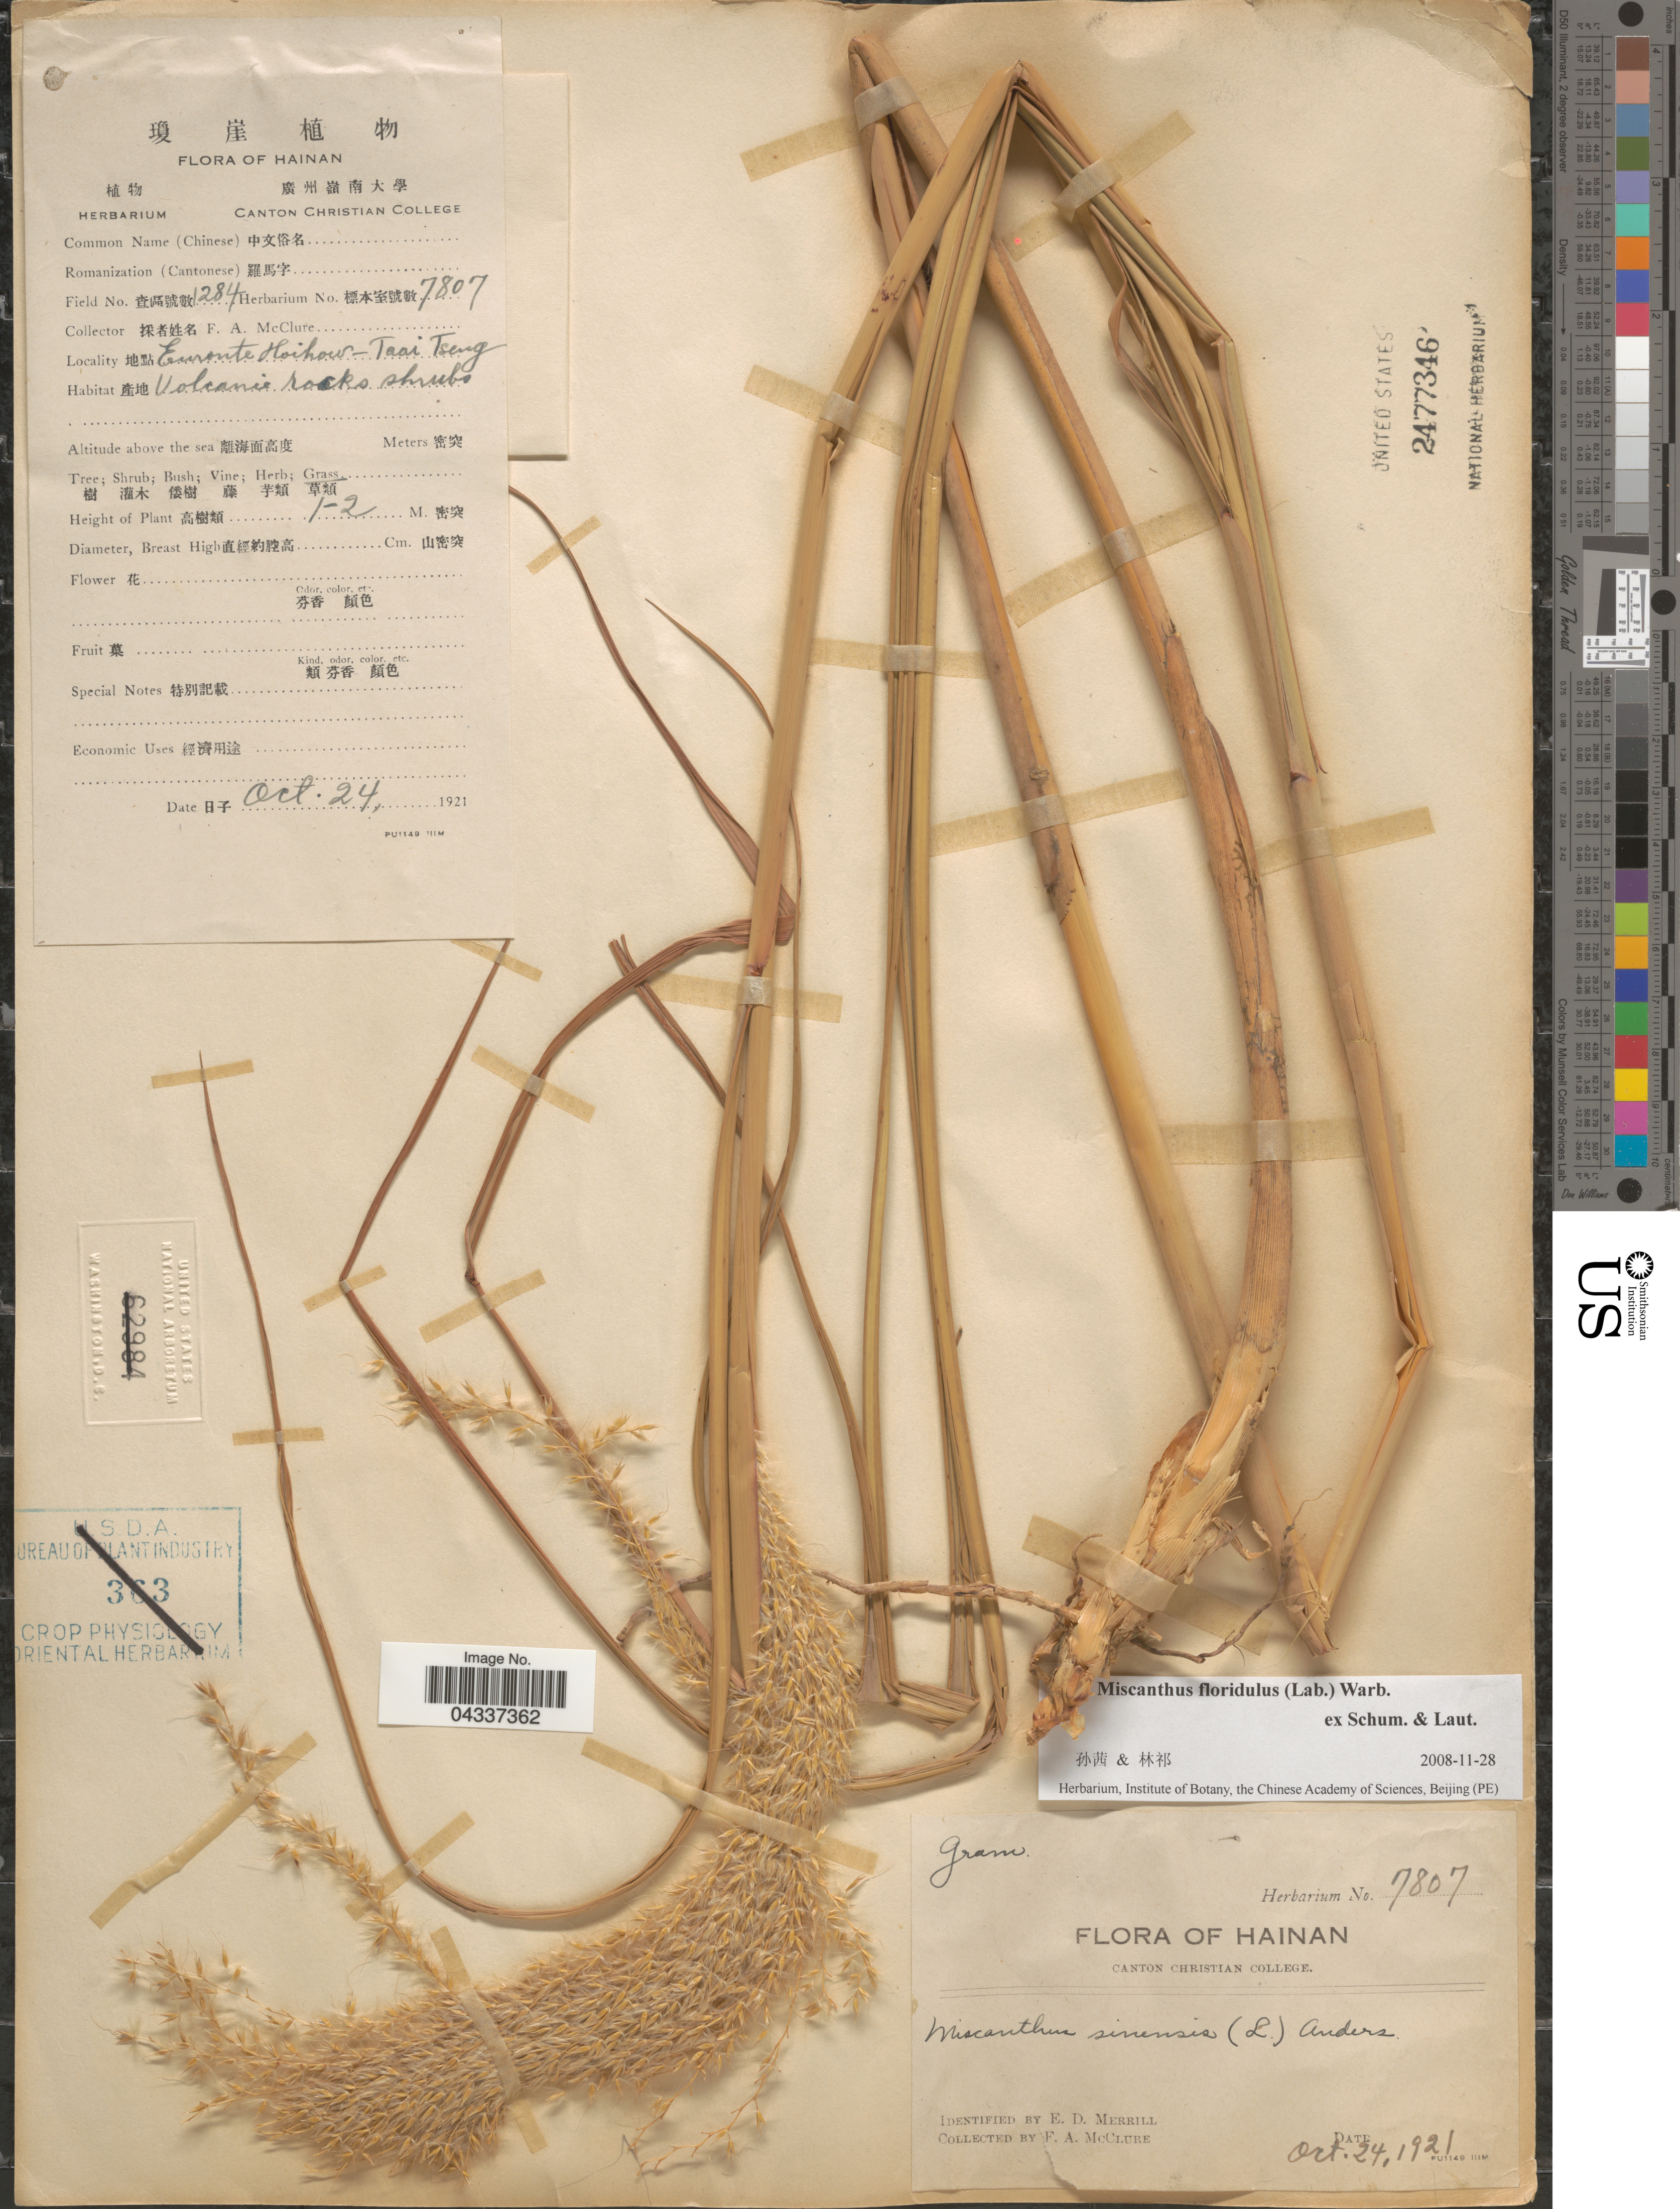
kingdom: Plantae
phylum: Tracheophyta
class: Liliopsida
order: Poales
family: Poaceae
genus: Miscanthus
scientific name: Miscanthus floridulus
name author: (Labill.) Warb.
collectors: F. A. McClure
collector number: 1284/7807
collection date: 1921-10-24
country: China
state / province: Hainan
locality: Enroute Hoihow-Taai Tseng.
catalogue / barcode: US 2477346